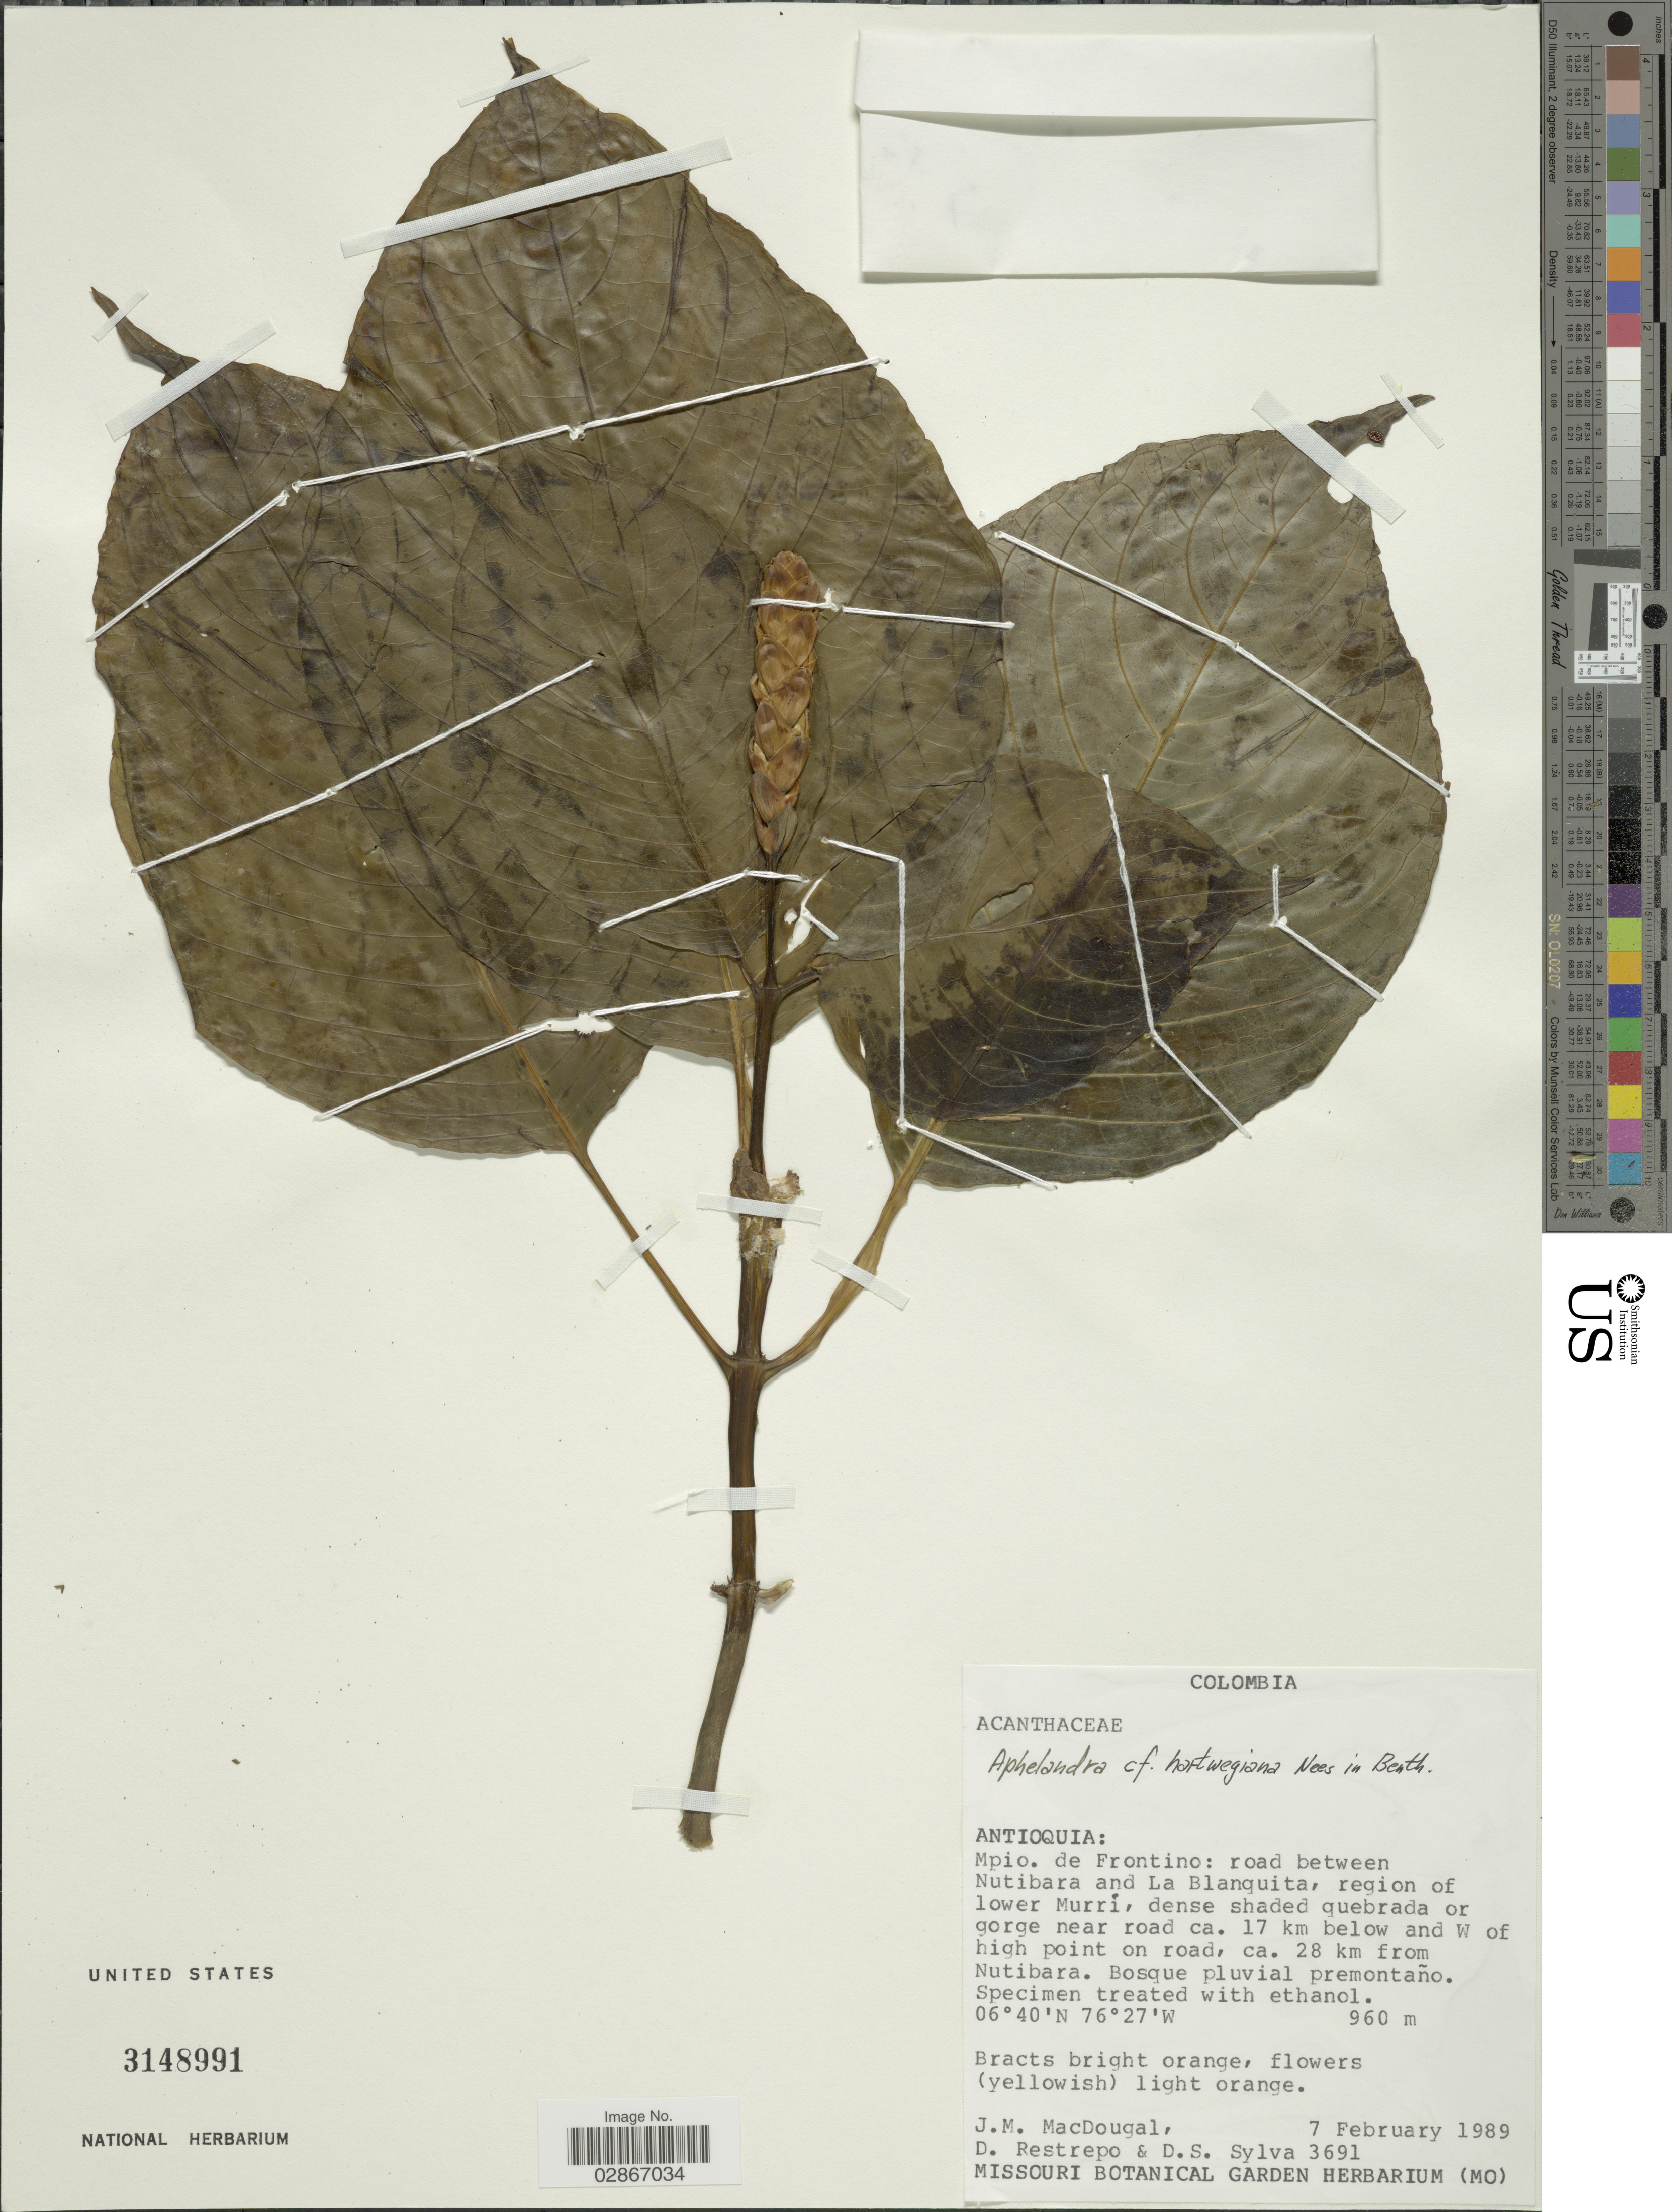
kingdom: Plantae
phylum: Tracheophyta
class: Magnoliopsida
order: Lamiales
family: Acanthaceae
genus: Aphelandra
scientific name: Aphelandra hartwegiana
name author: Nees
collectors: J. M. MacDougal, D. Restrepo & D. Sylva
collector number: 3691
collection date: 1989-02-07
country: Colombia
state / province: Antioquia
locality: Mpio. de Frontino: road between Nutibara and La Blanquita, region of lower Murrí, dense shaded quebrada or gorge near road ca. 17 km below and W of high point on road, ca. 28 km from Nutibara.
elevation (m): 960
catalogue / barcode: US 3148991